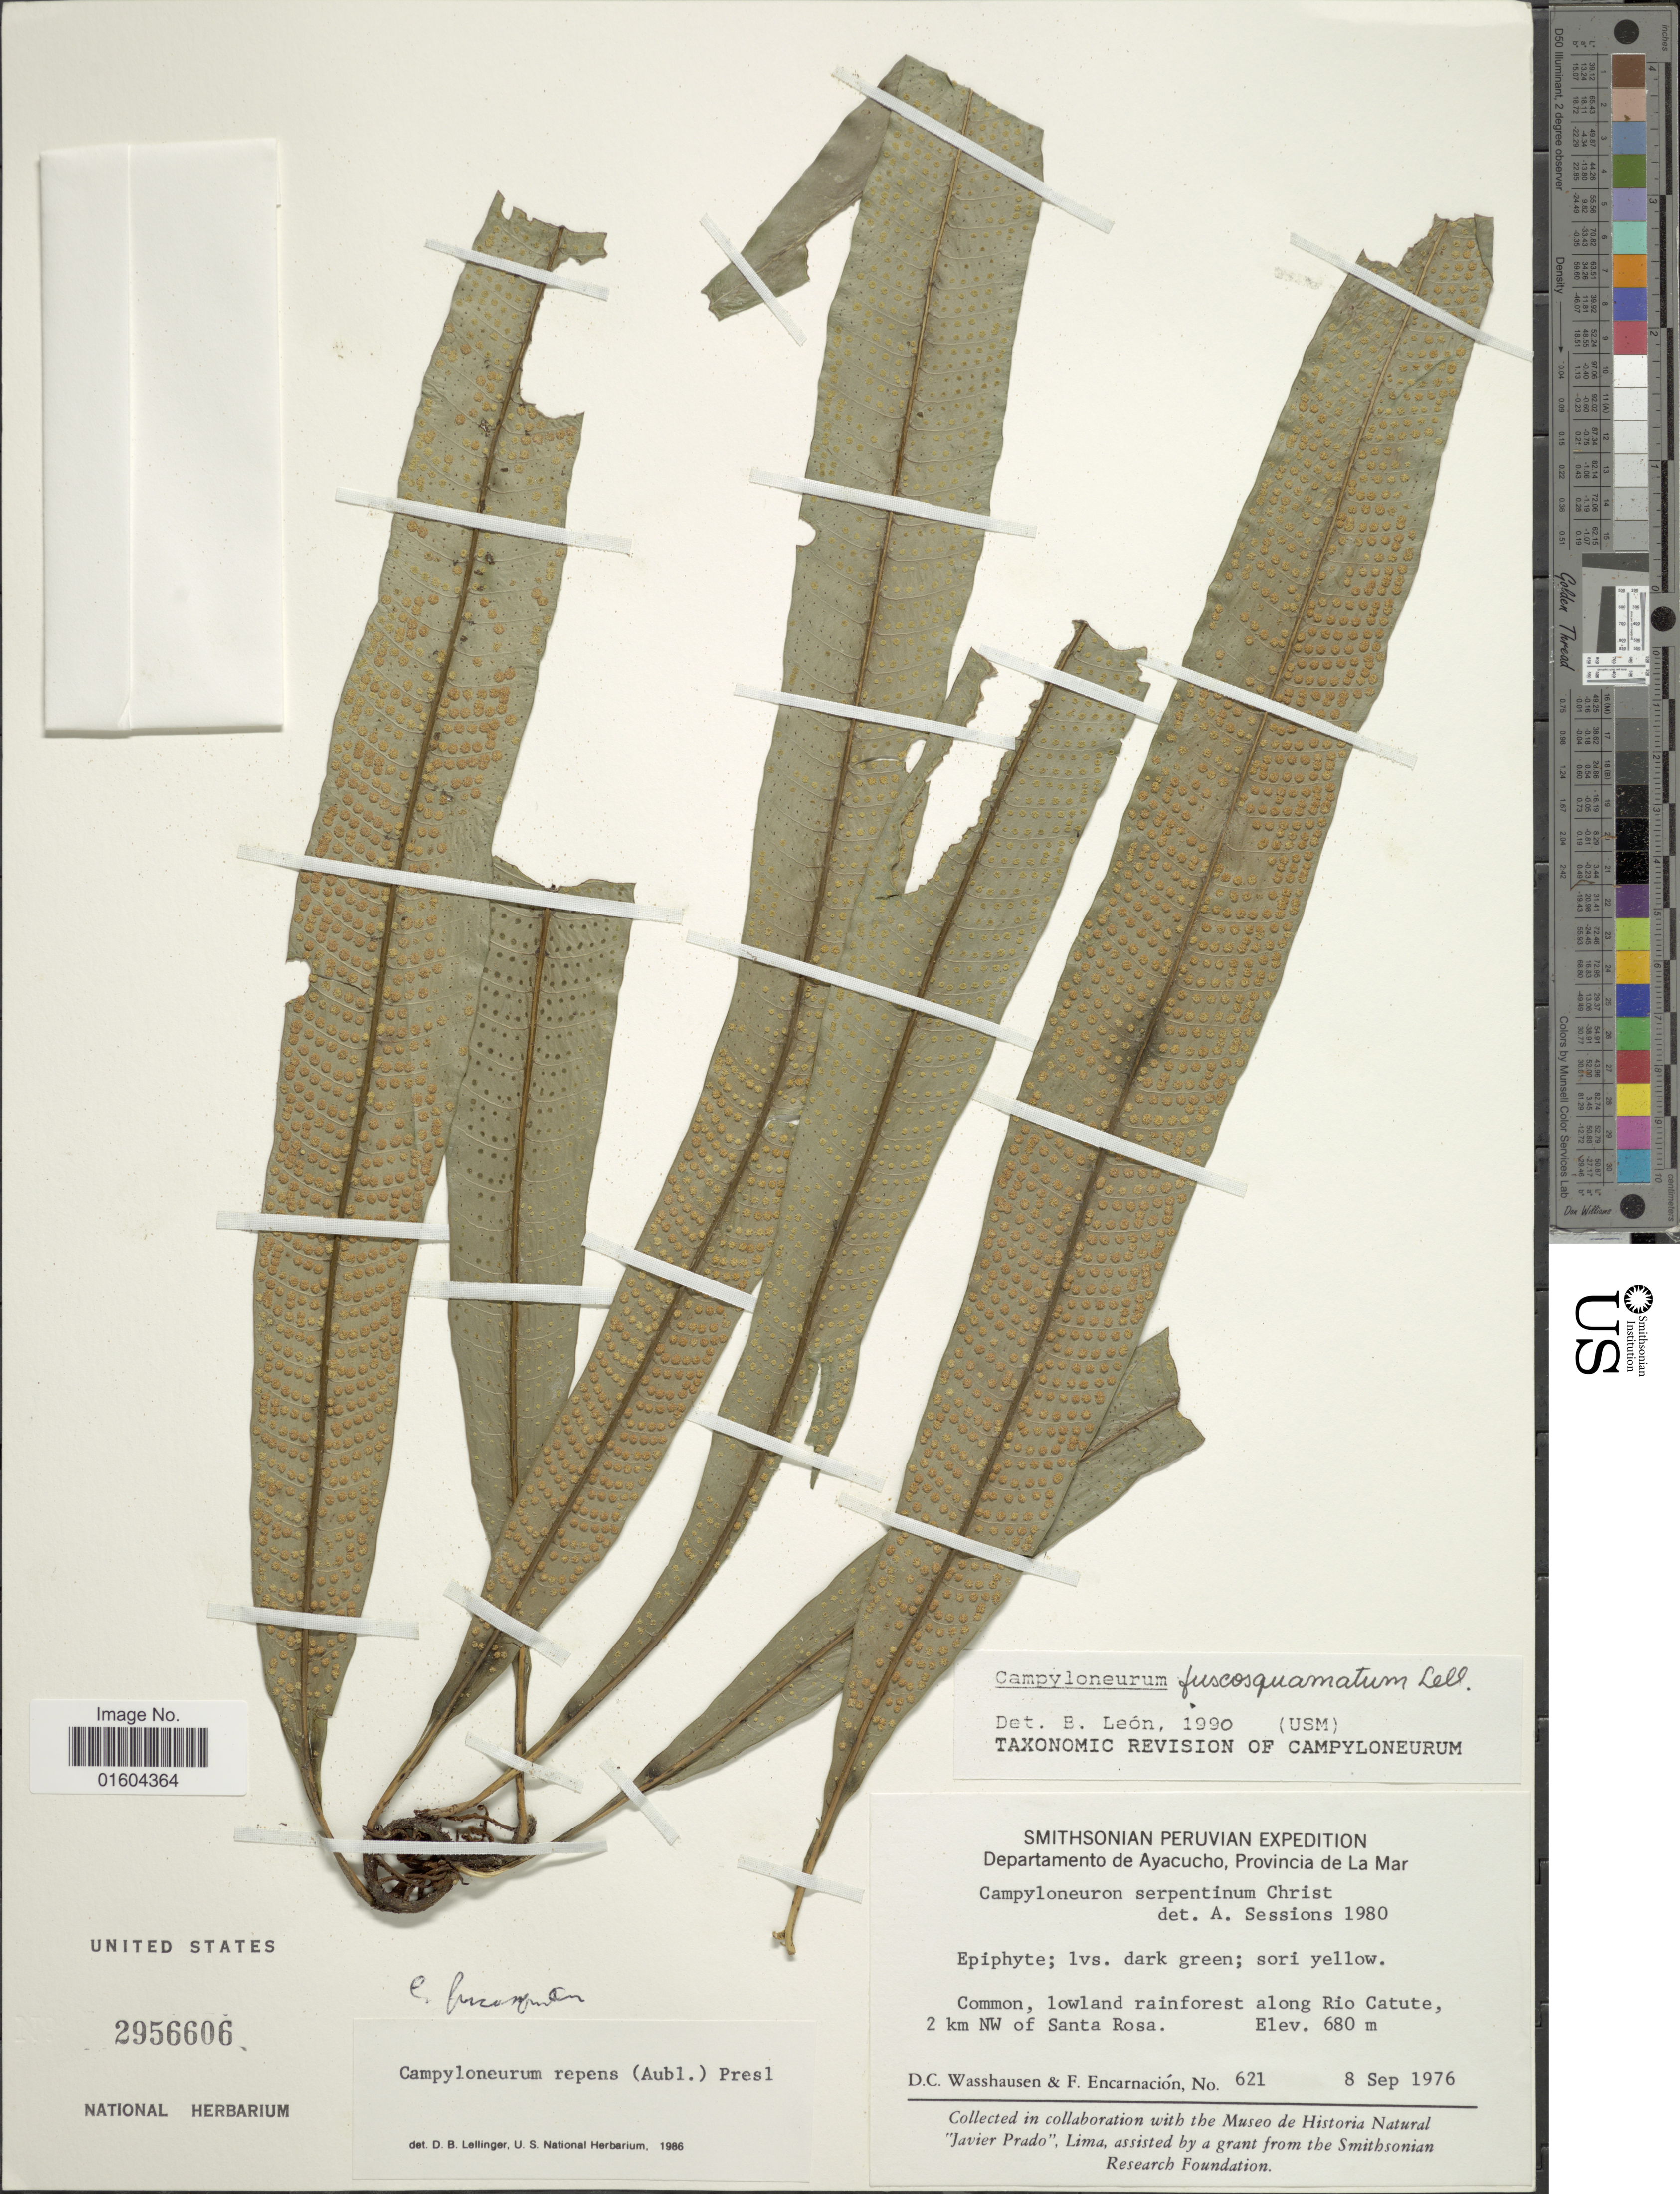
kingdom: Plantae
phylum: Tracheophyta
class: Polypodiopsida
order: Polypodiales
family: Polypodiaceae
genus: Campyloneurum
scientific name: Campyloneurum fuscosquamatum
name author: Lellinger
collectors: D. C. Wasshausen & F. Encarnación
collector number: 621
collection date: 1976-09-08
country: Peru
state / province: Ayacucho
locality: Departamento de Ayacucho, Provincia de La Mar. Lowland rainforest along Rio Ctute 2 km Nw of Santa Rosa.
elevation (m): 680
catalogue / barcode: US 2956606